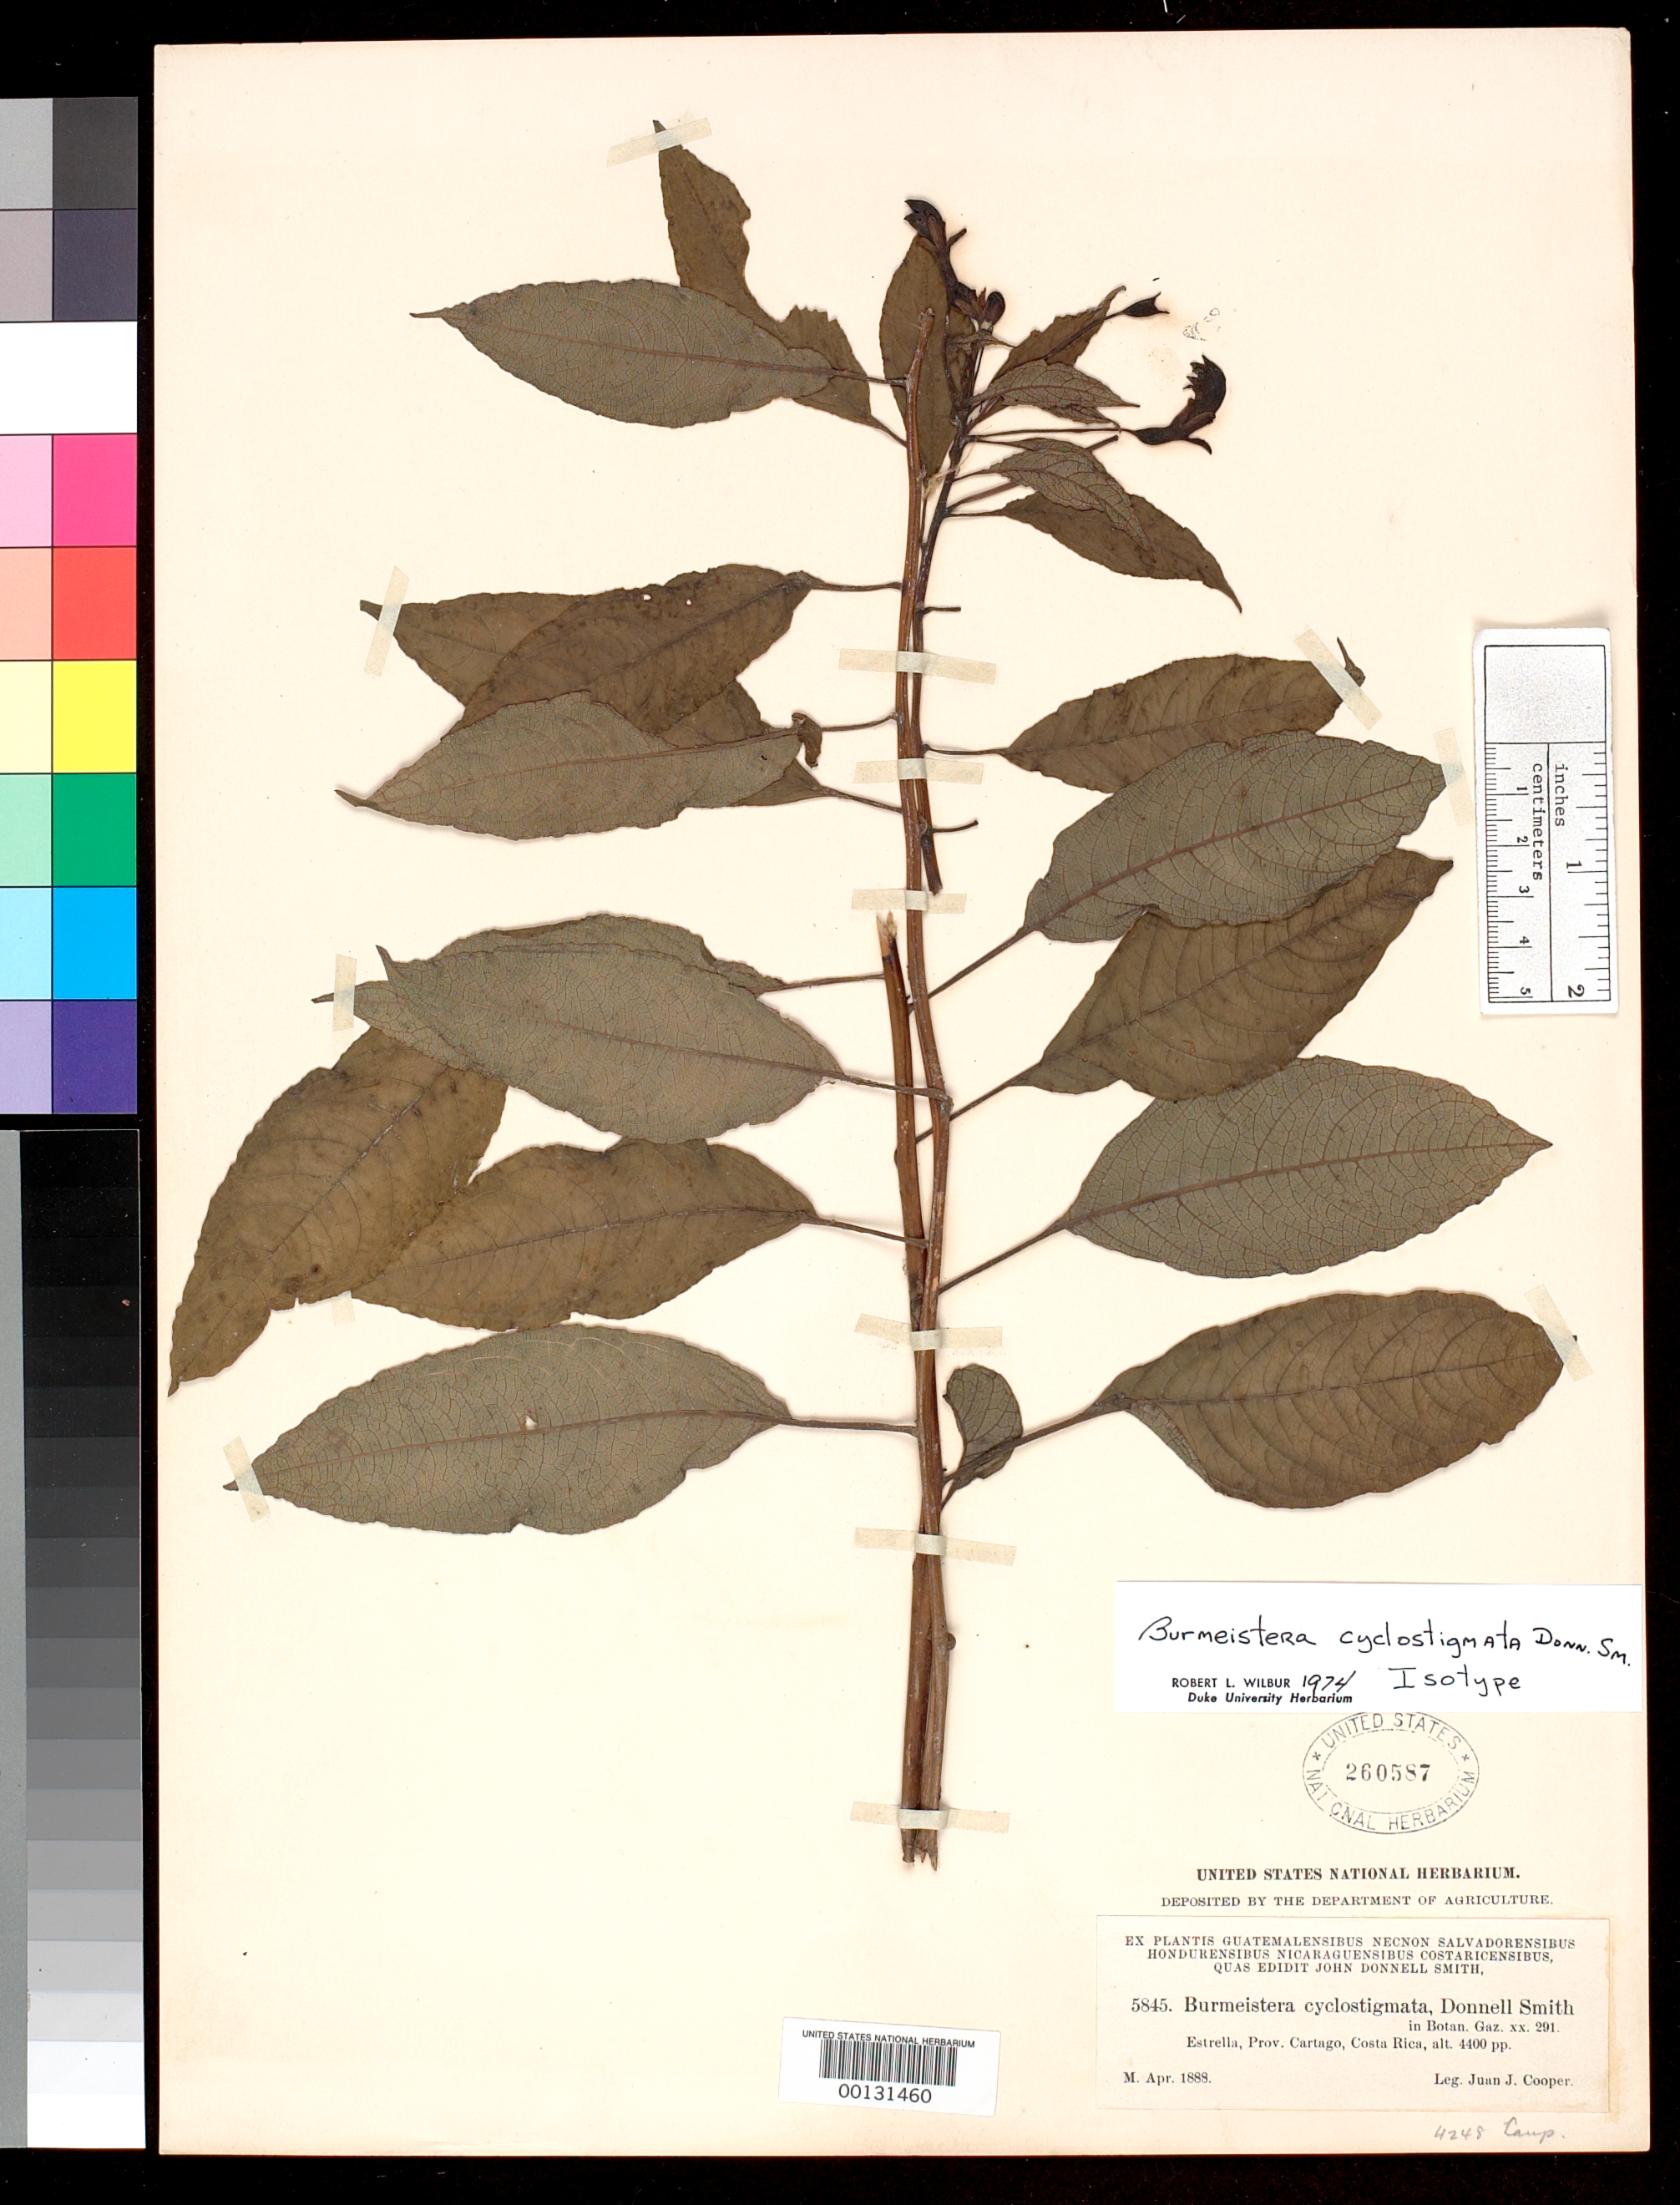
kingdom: Plantae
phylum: Tracheophyta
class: Magnoliopsida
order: Asterales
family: Campanulaceae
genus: Burmeistera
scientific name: Burmeistera cyclostigmata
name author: Donn. Sm.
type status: Isotype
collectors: J. J. Cooper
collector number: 5845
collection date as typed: Apr 1888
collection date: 1888-04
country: Costa Rica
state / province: Cartago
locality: Estrella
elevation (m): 1341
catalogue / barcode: US 260587